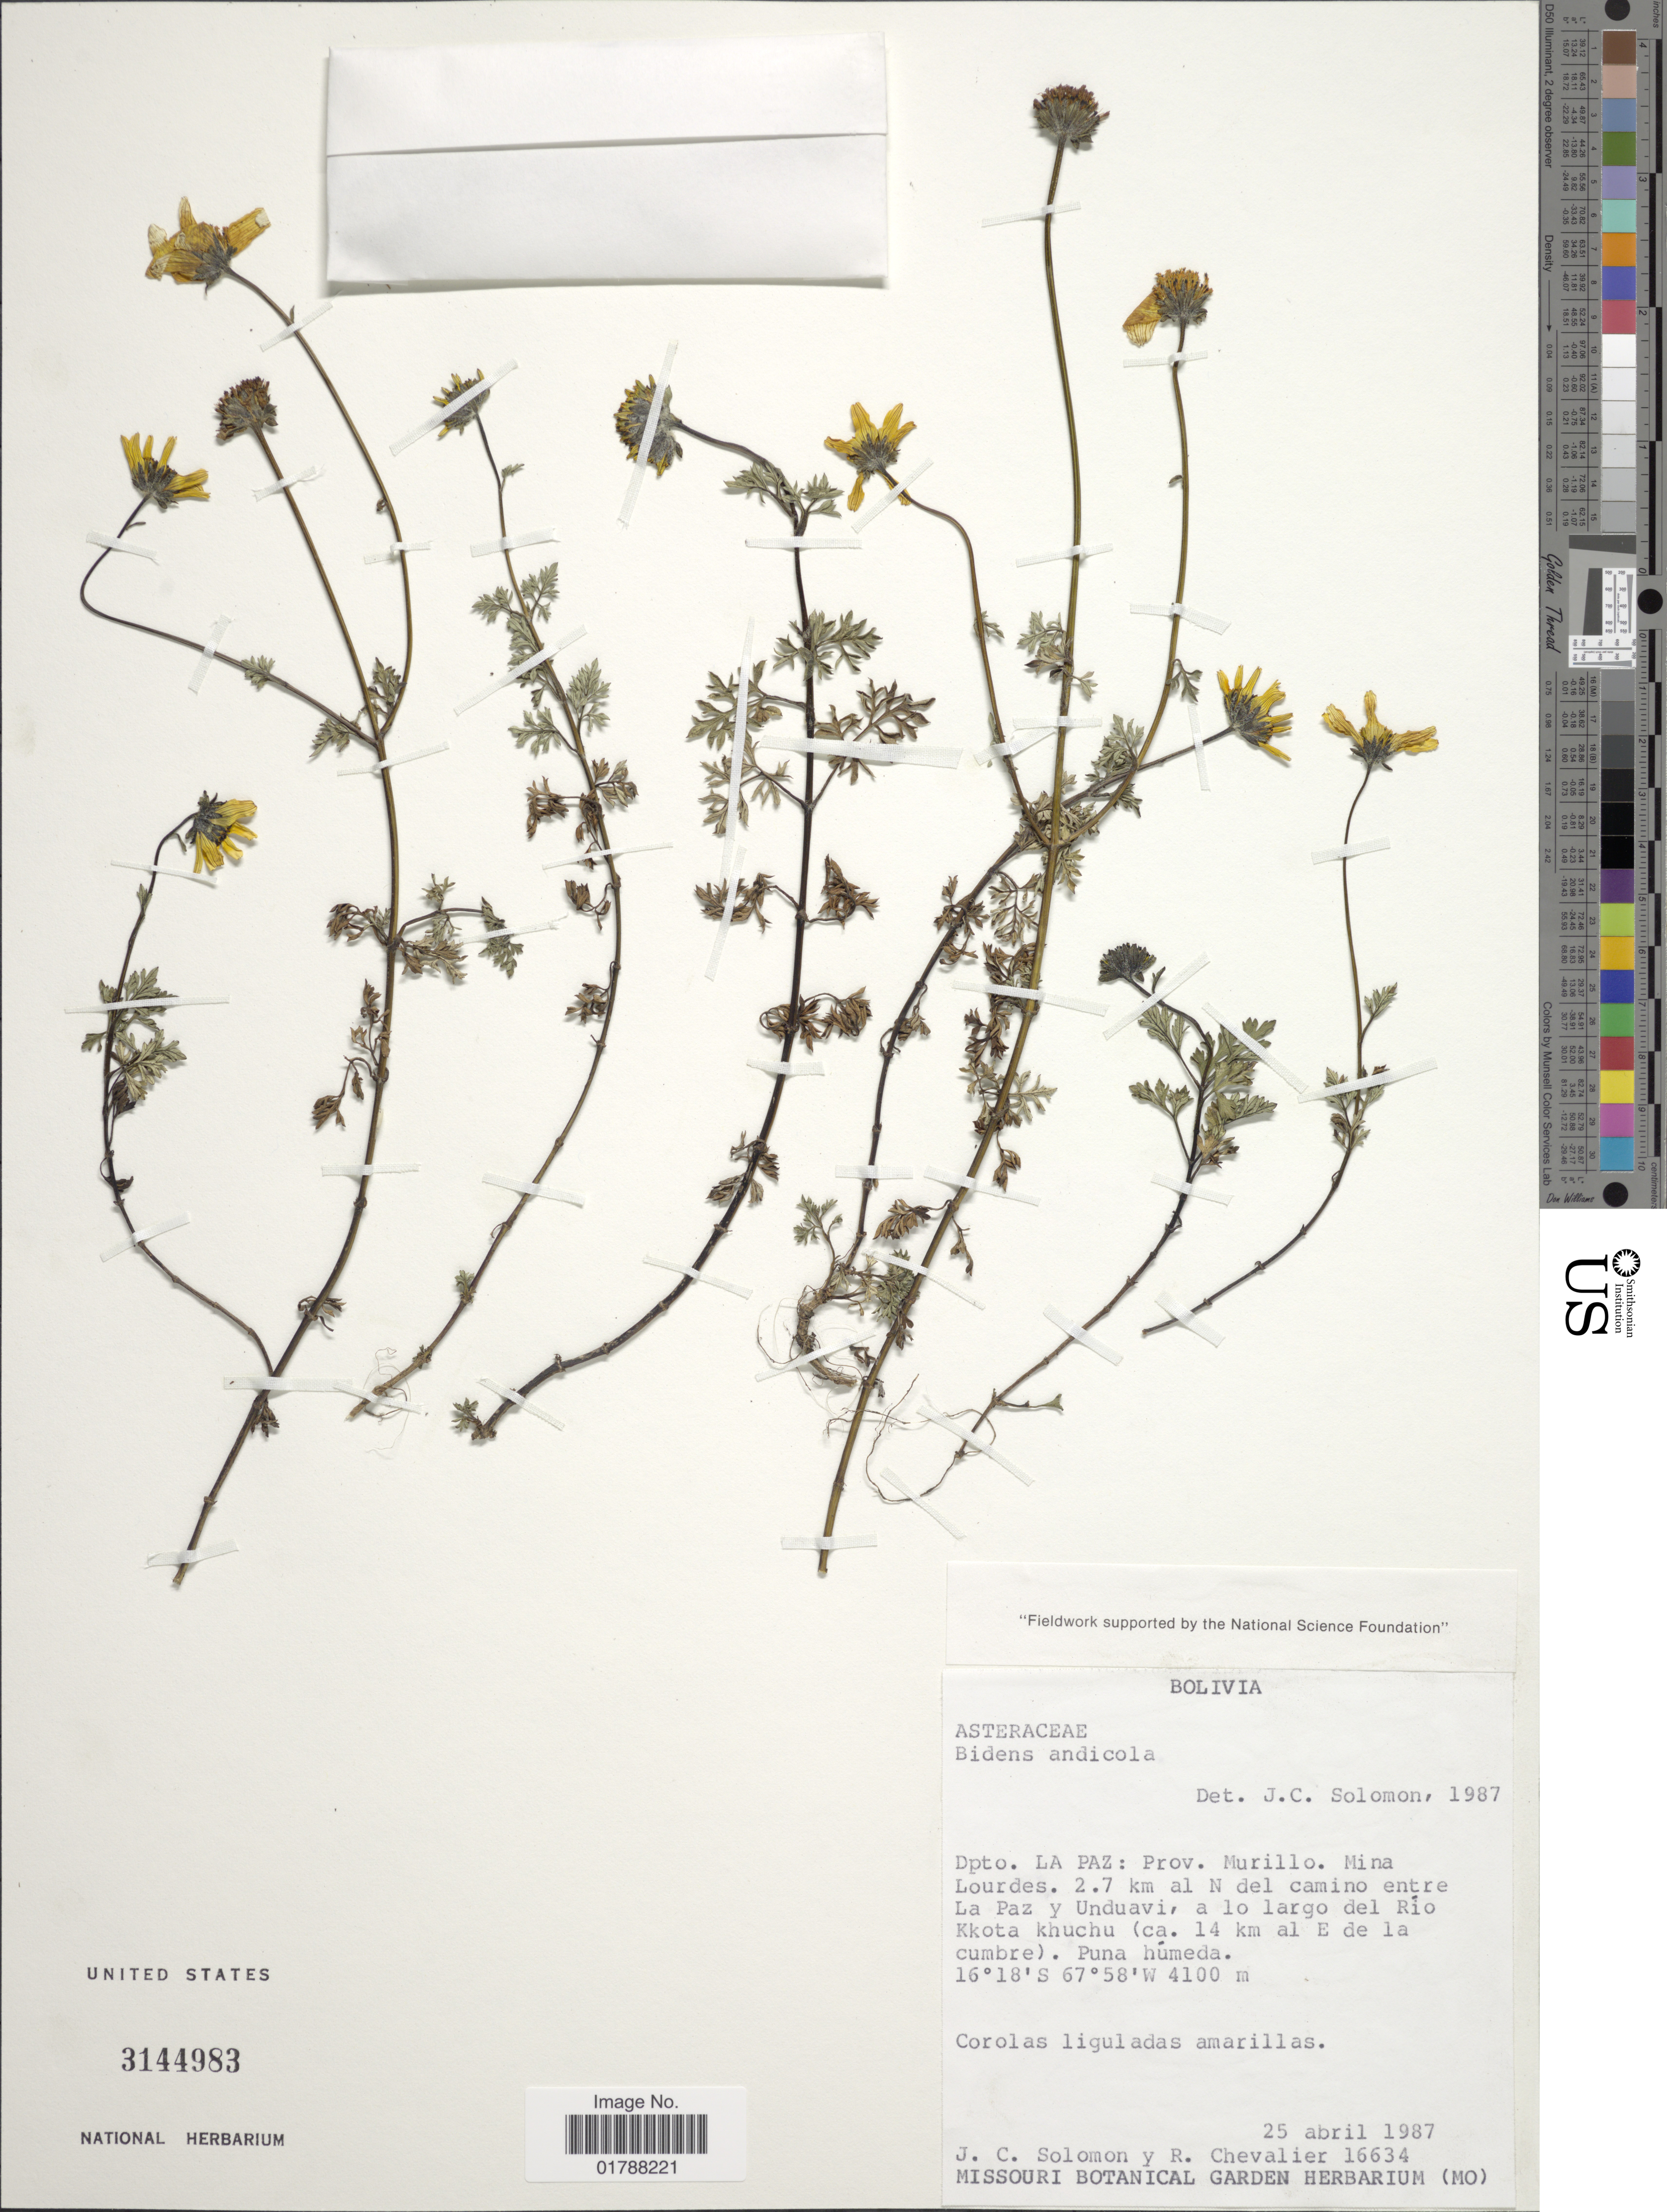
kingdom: Plantae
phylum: Tracheophyta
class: Magnoliopsida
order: Asterales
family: Asteraceae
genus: Bidens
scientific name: Bidens andicola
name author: Kunth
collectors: J. C. Solomon & R. C. Chevalier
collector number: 16634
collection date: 1987-04-25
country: Bolivia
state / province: La Paz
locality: Prov. Murillo. Mina Lourdes. 2.7 km al N del camino entre La Paz y Unduavi, a lo largo del Río Kkota khuchu (ca. 14 km al E de la cumbre)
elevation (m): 4100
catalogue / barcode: US 3144983